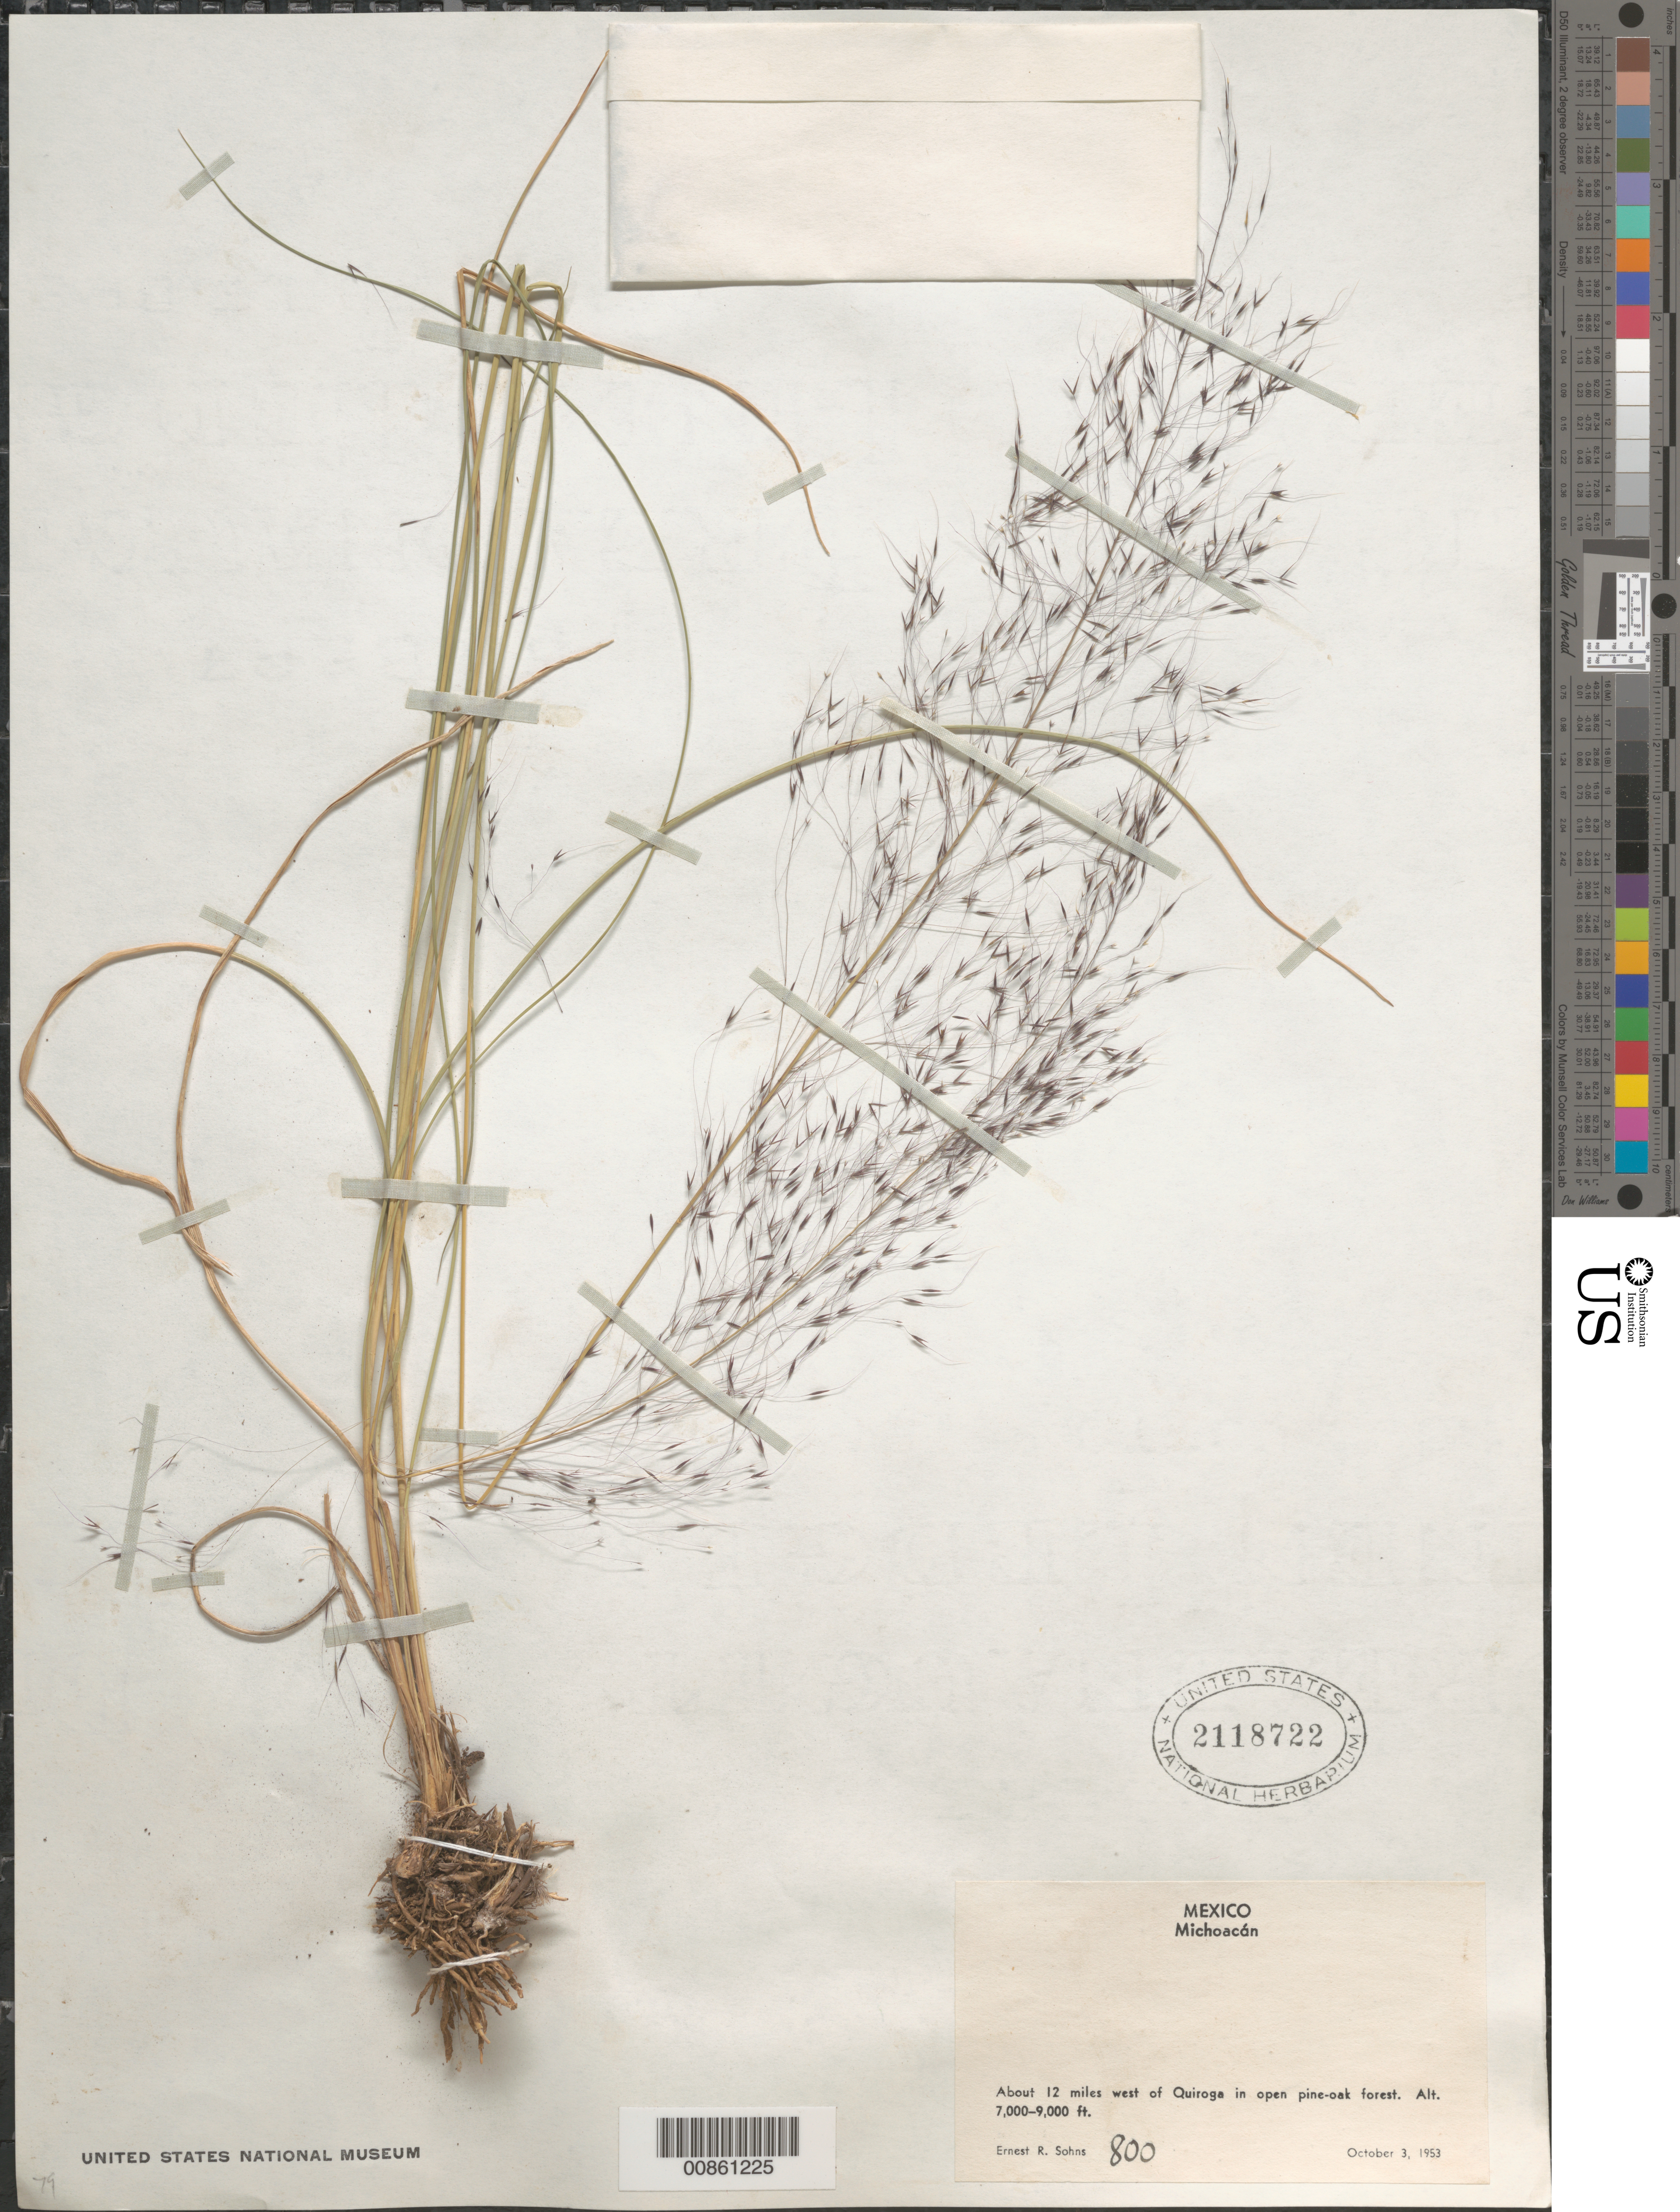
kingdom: Plantae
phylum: Tracheophyta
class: Liliopsida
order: Poales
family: Poaceae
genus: Muhlenbergia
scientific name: Muhlenbergia rigida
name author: (Kunth) Kunth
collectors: E. R. Sohns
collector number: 800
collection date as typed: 03 Oct 1953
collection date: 1953-10-03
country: Mexico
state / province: Michoacán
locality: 12 mi W of Quiroga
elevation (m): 2743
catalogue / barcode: US 2118722